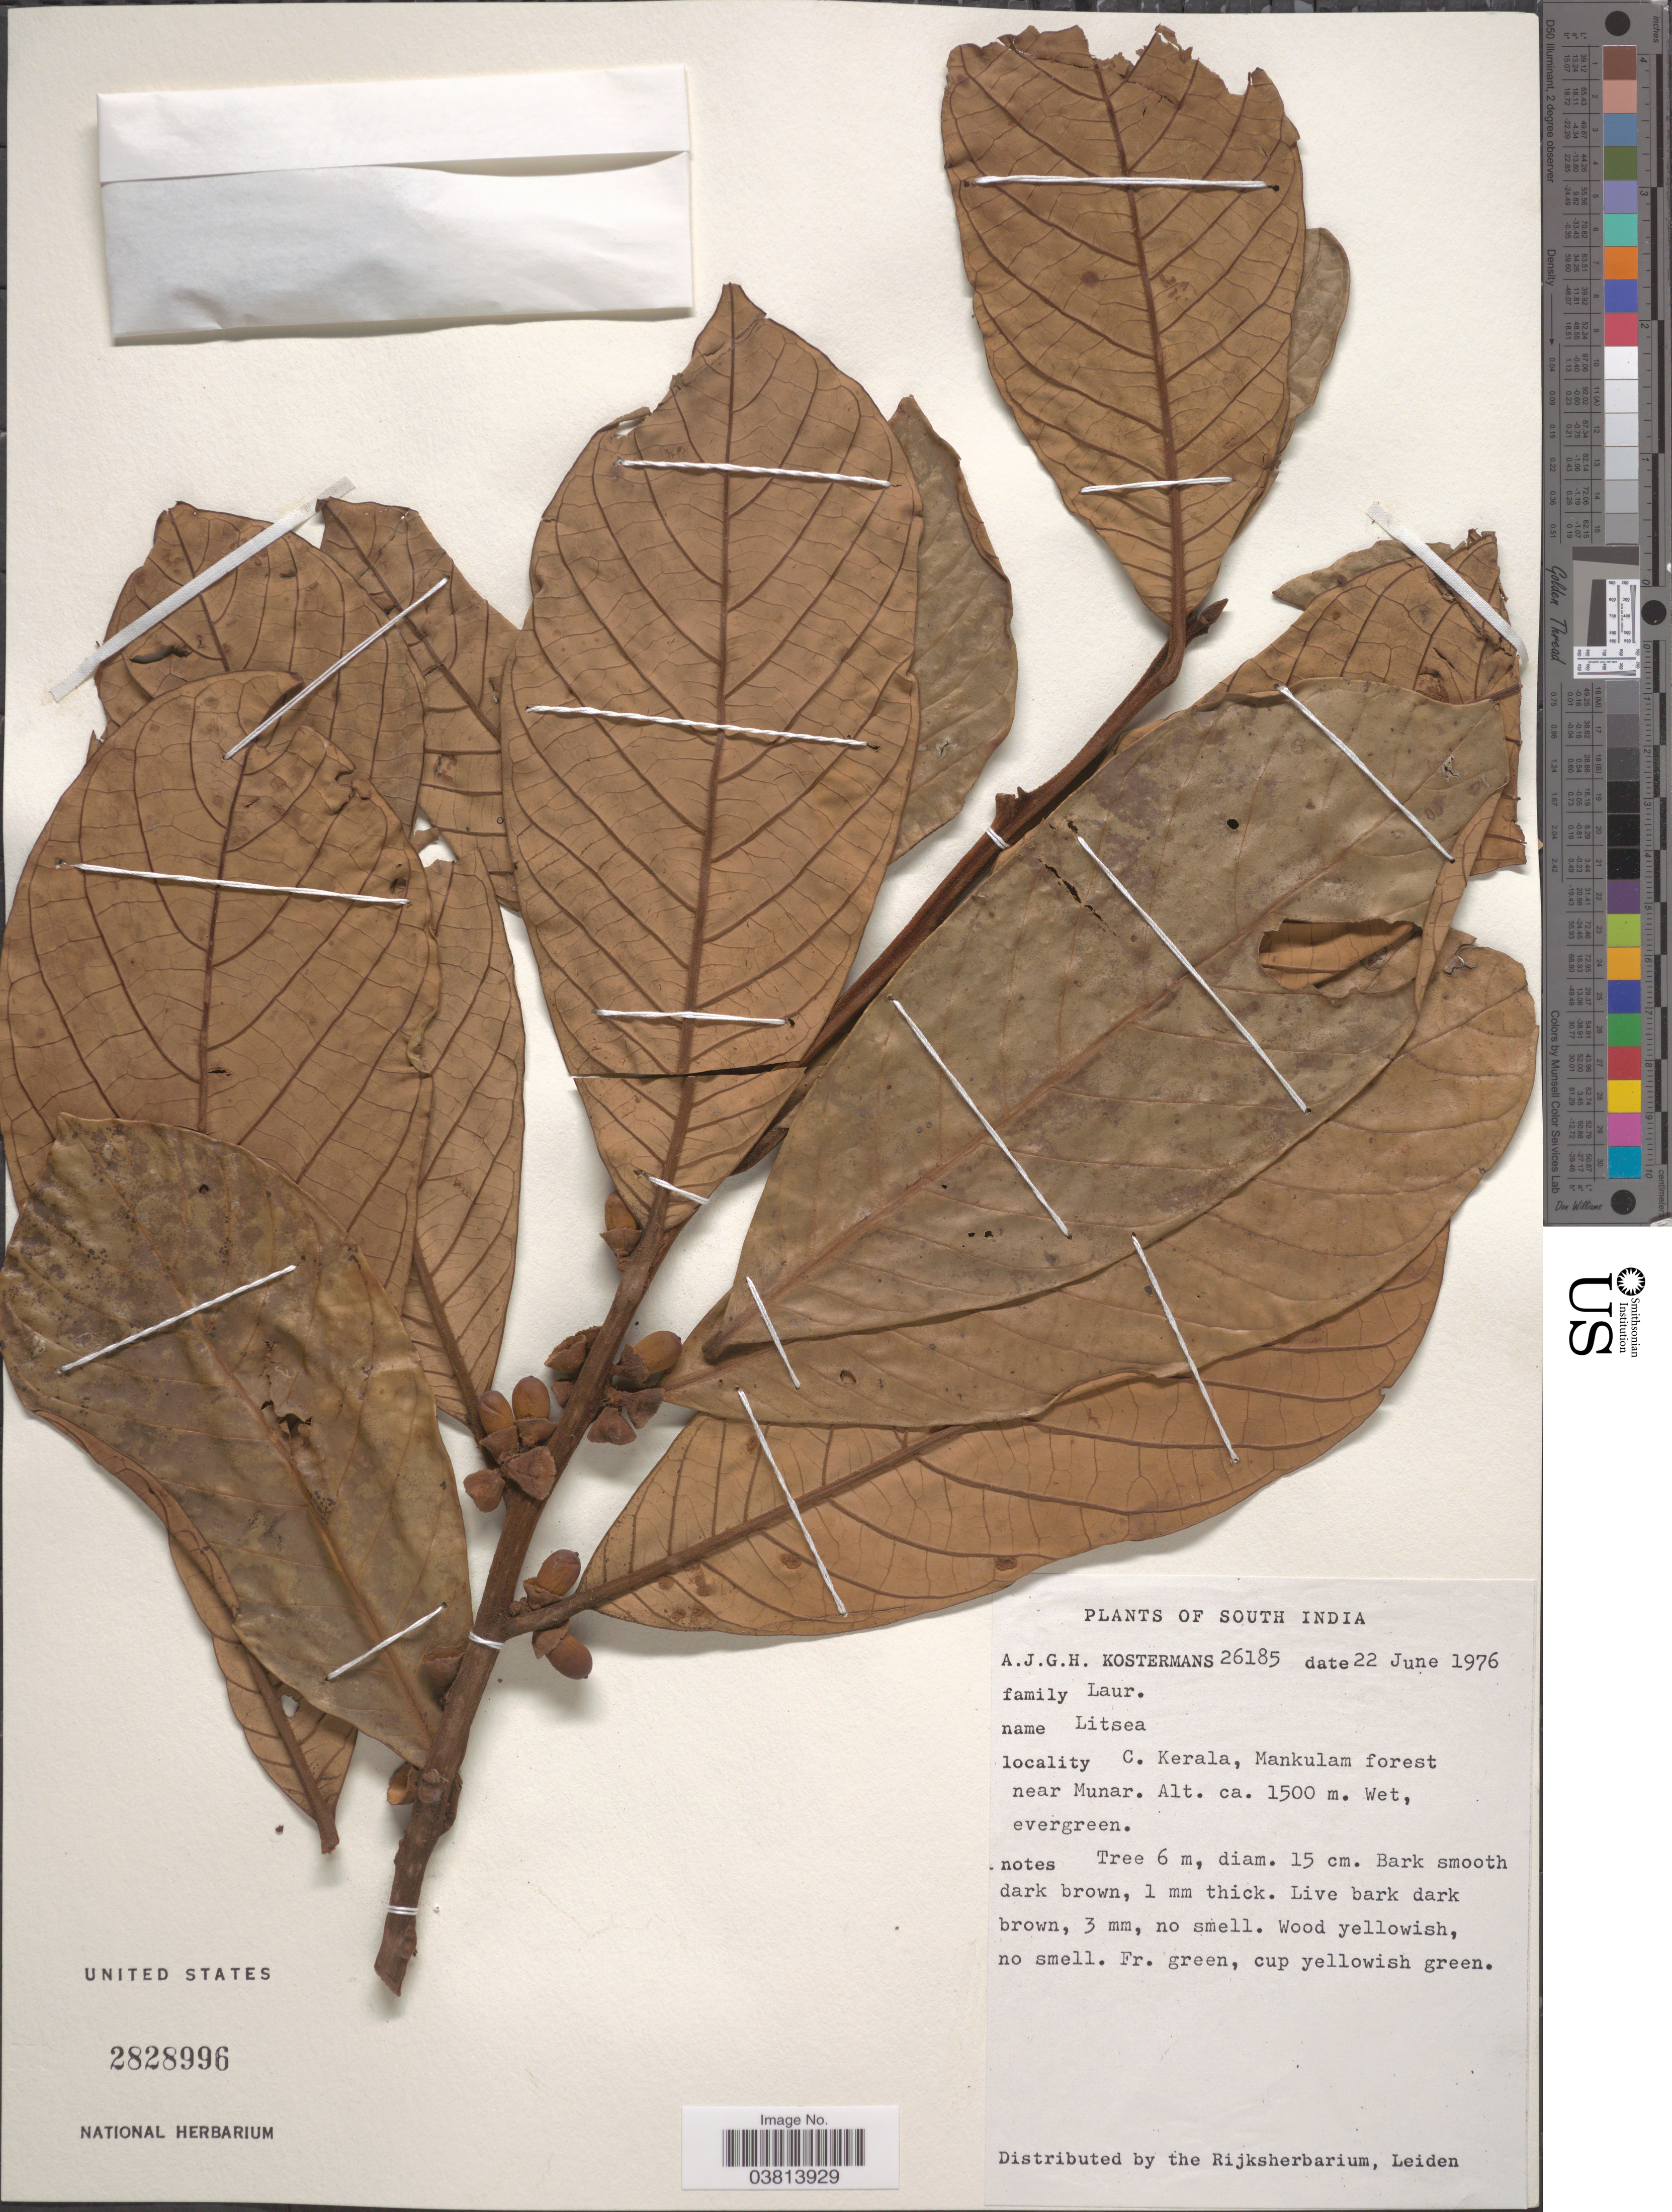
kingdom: Plantae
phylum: Tracheophyta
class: Magnoliopsida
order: Laurales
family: Lauraceae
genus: Litsea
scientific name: Litsea sp.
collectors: A. J. G. Kostermans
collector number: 26185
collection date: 1976-06-22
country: India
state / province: Kerala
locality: South India. C. Kerala, Mankulam forest near Munar.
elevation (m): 1500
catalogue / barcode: US 2828996